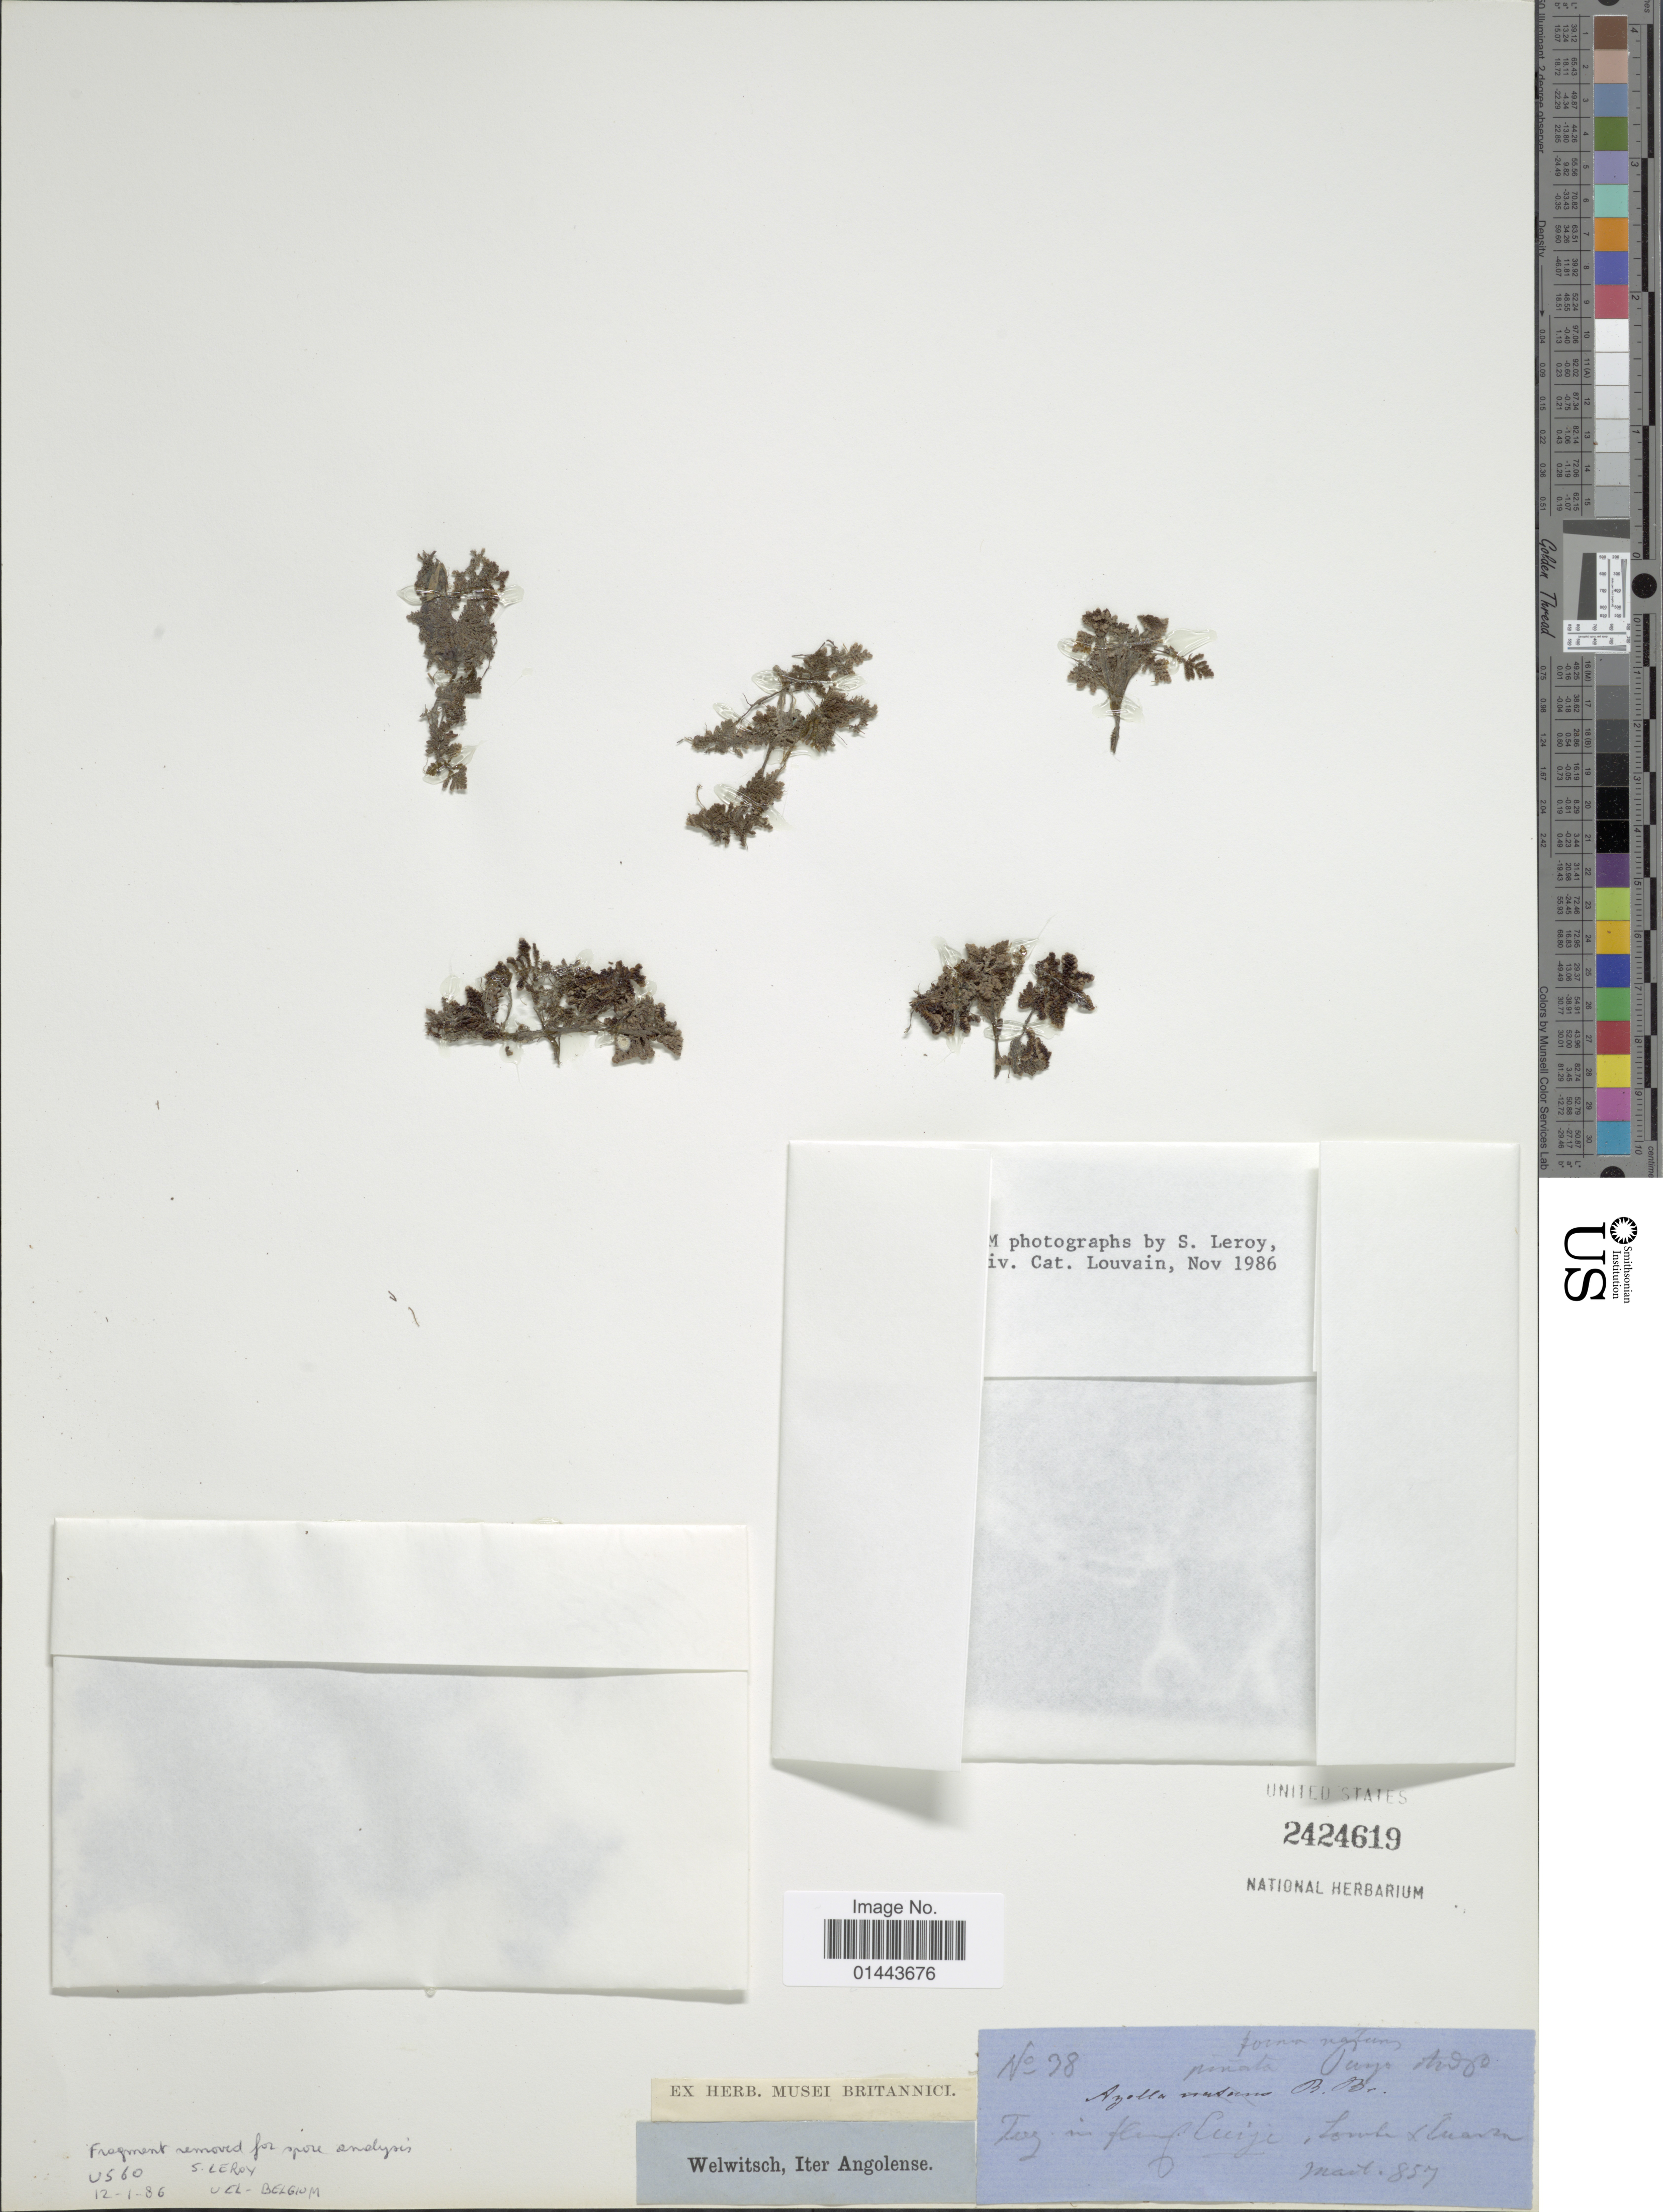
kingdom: Plantae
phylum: Tracheophyta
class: Polypodiopsida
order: Salviniales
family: Salviniaceae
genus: Azolla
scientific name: Azolla pinnata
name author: R. Br.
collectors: -. Welwitsch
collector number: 38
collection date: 1857-03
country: Angola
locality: Terg. in fluss Cuije, Sombe x Cuanza. [interpreted]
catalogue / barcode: US 2424619